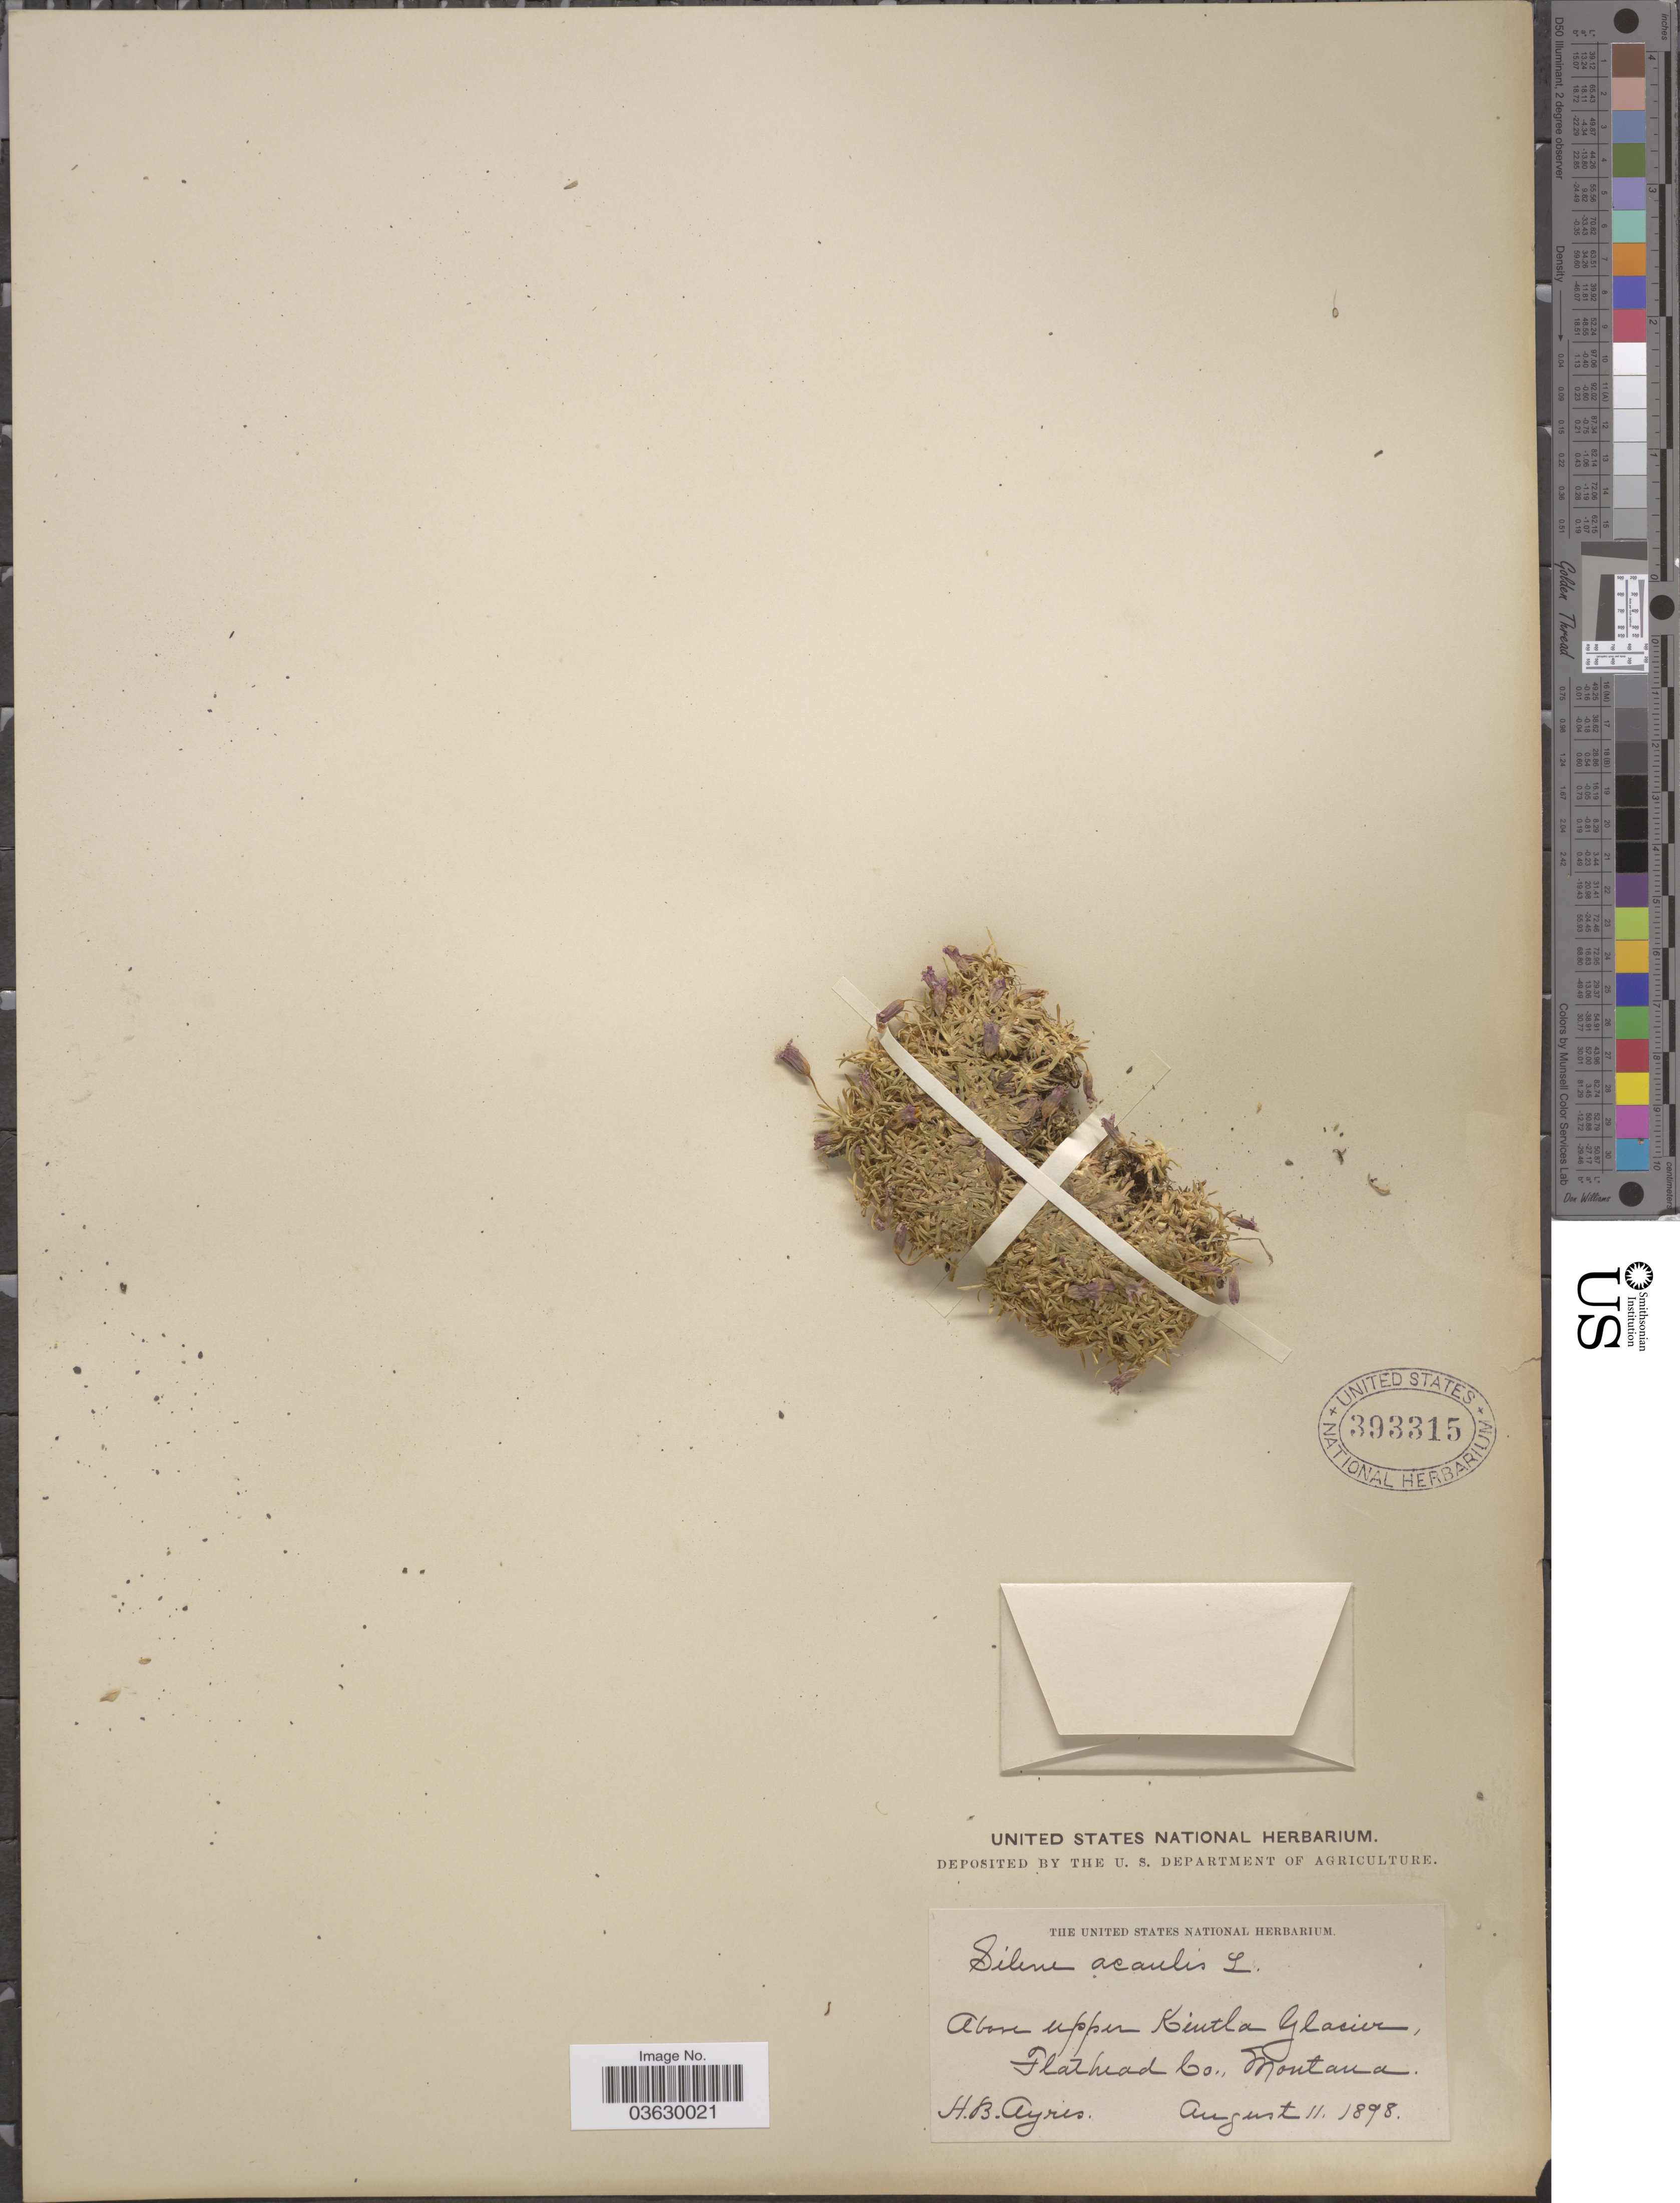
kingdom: Plantae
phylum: Tracheophyta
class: Magnoliopsida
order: Caryophyllales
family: Caryophyllaceae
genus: Silene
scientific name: Silene acaulis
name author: (L.) Jacq.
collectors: H. Ayres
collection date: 1898-08-11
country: United States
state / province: Montana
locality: Above upper Kintla Glacier, Flathead Co.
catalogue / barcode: US 393315